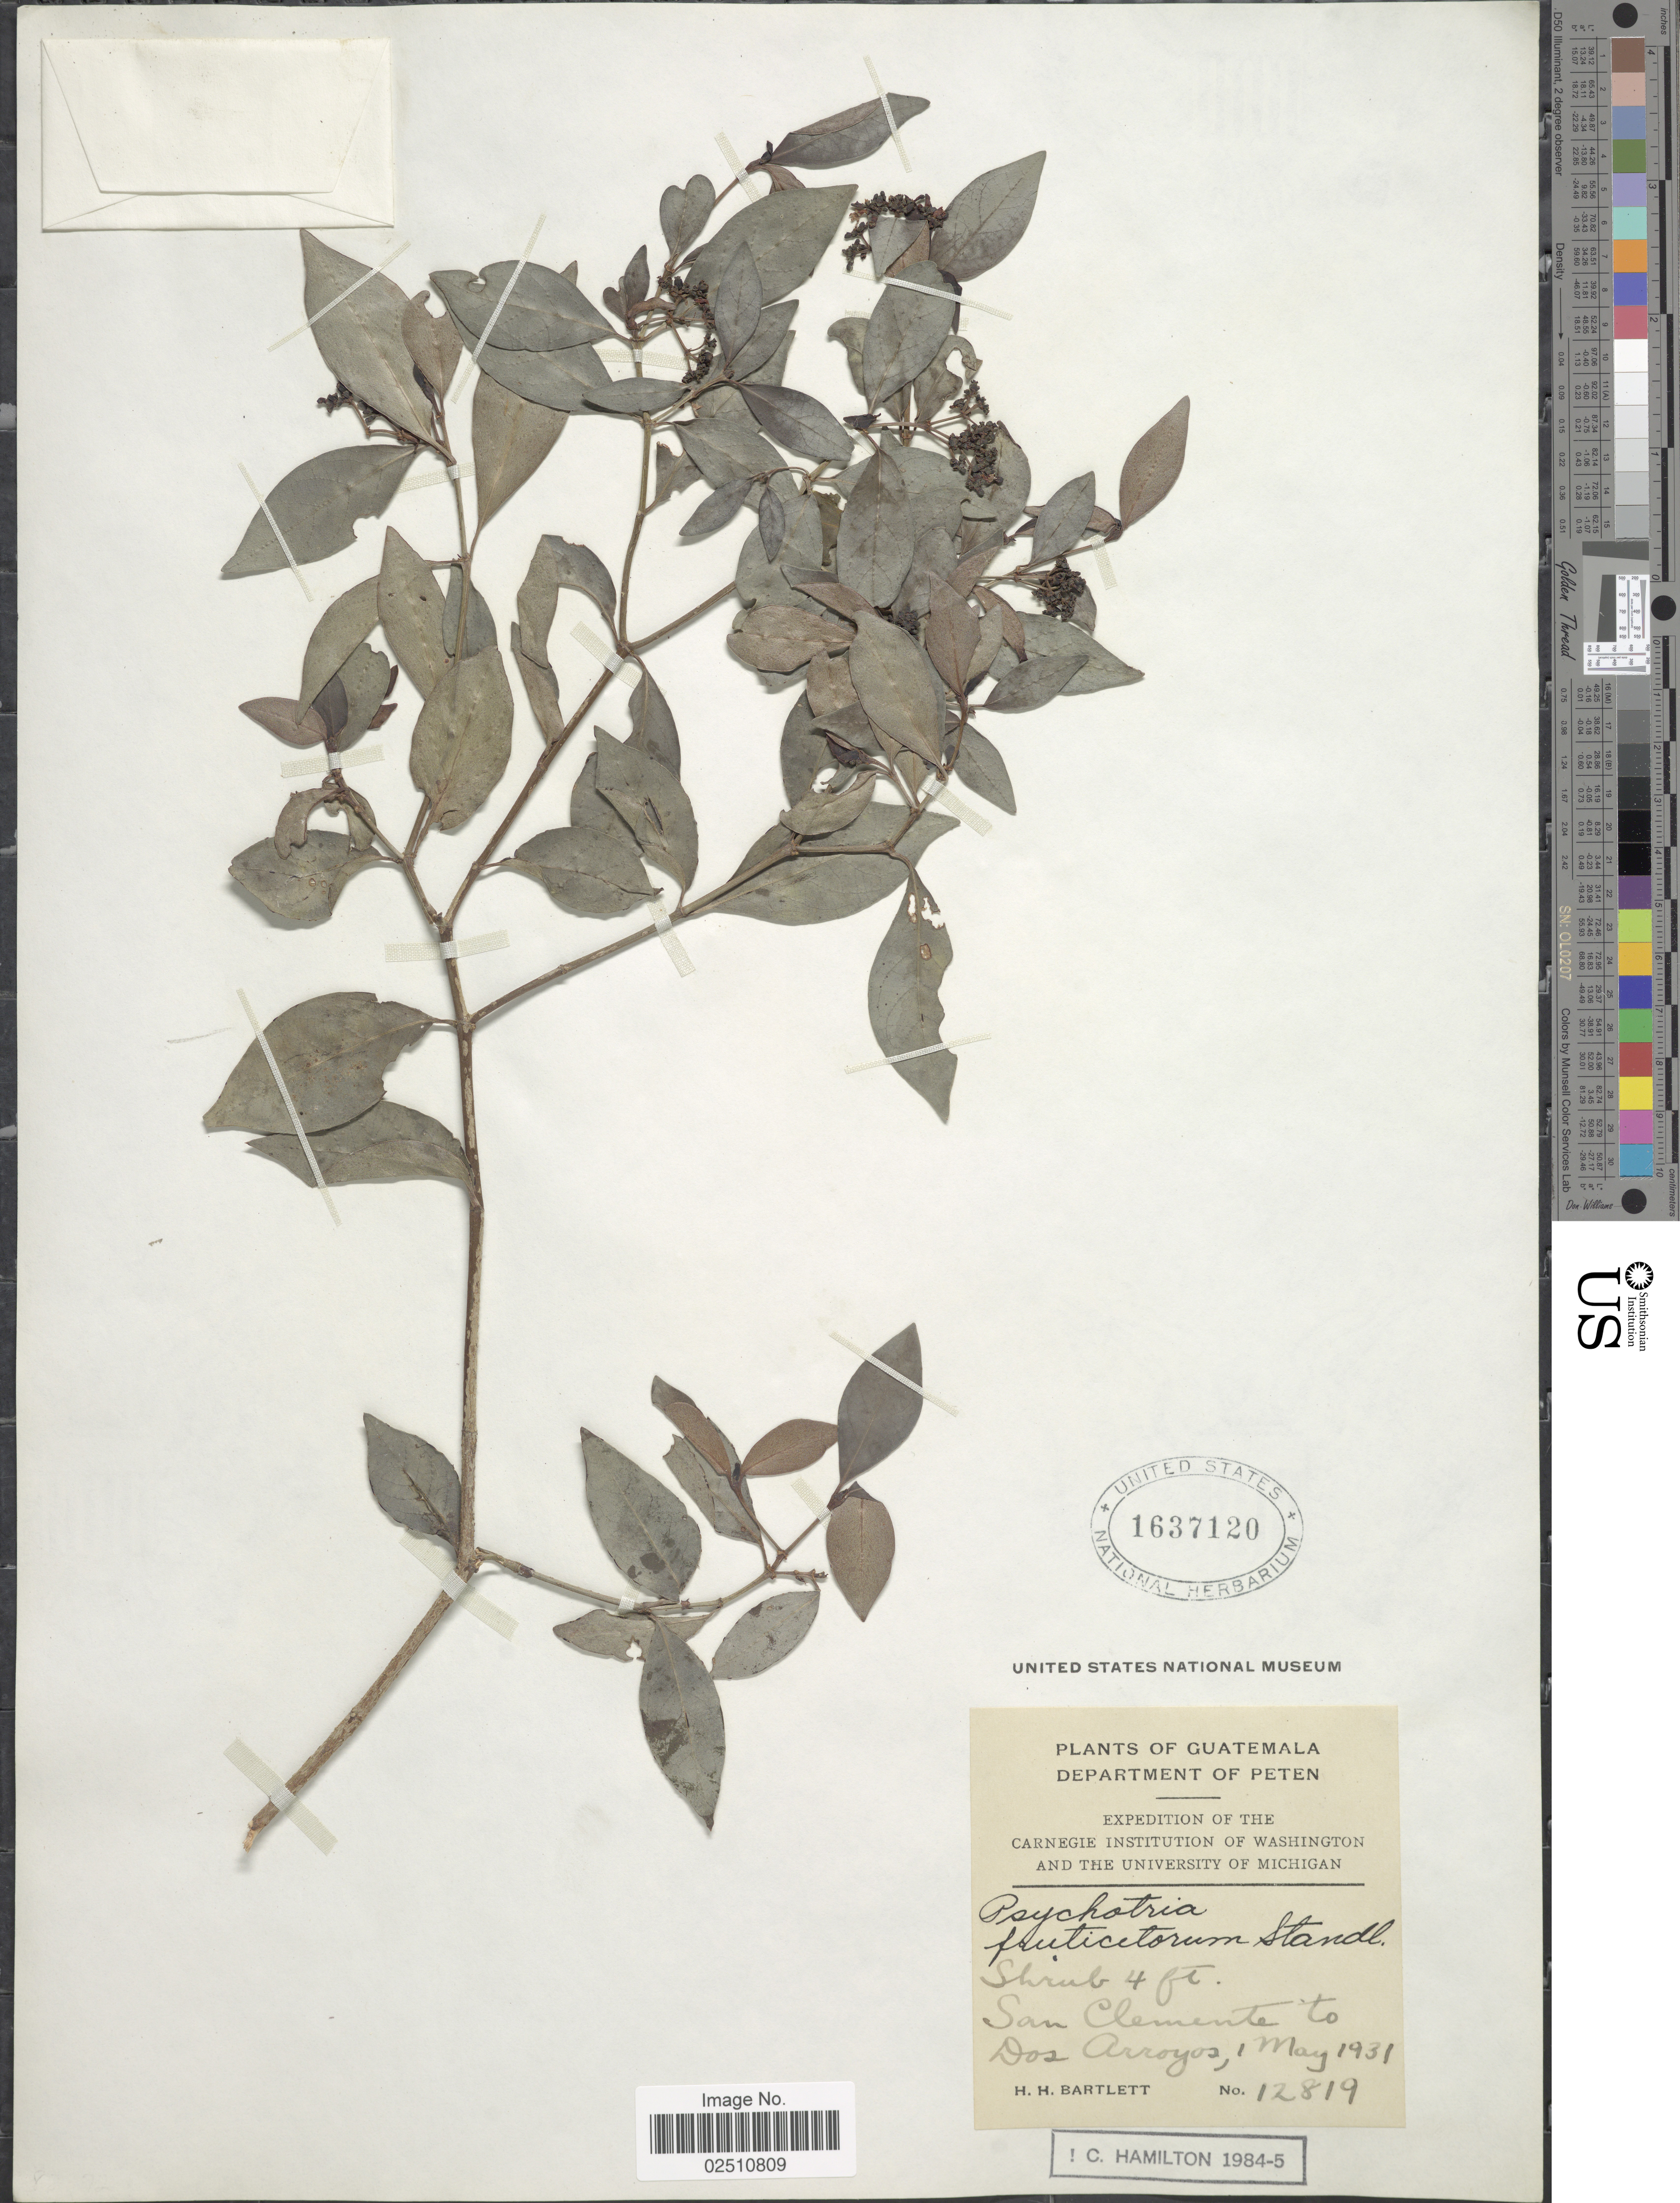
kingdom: Plantae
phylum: Tracheophyta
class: Magnoliopsida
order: Gentianales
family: Rubiaceae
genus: Psychotria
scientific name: Psychotria fruticetorum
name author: Standl.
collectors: H. H. Bartlett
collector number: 12819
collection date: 1931-05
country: Guatemala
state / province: El Petén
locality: San Clemente to Dos Arroyos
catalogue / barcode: US 1637120